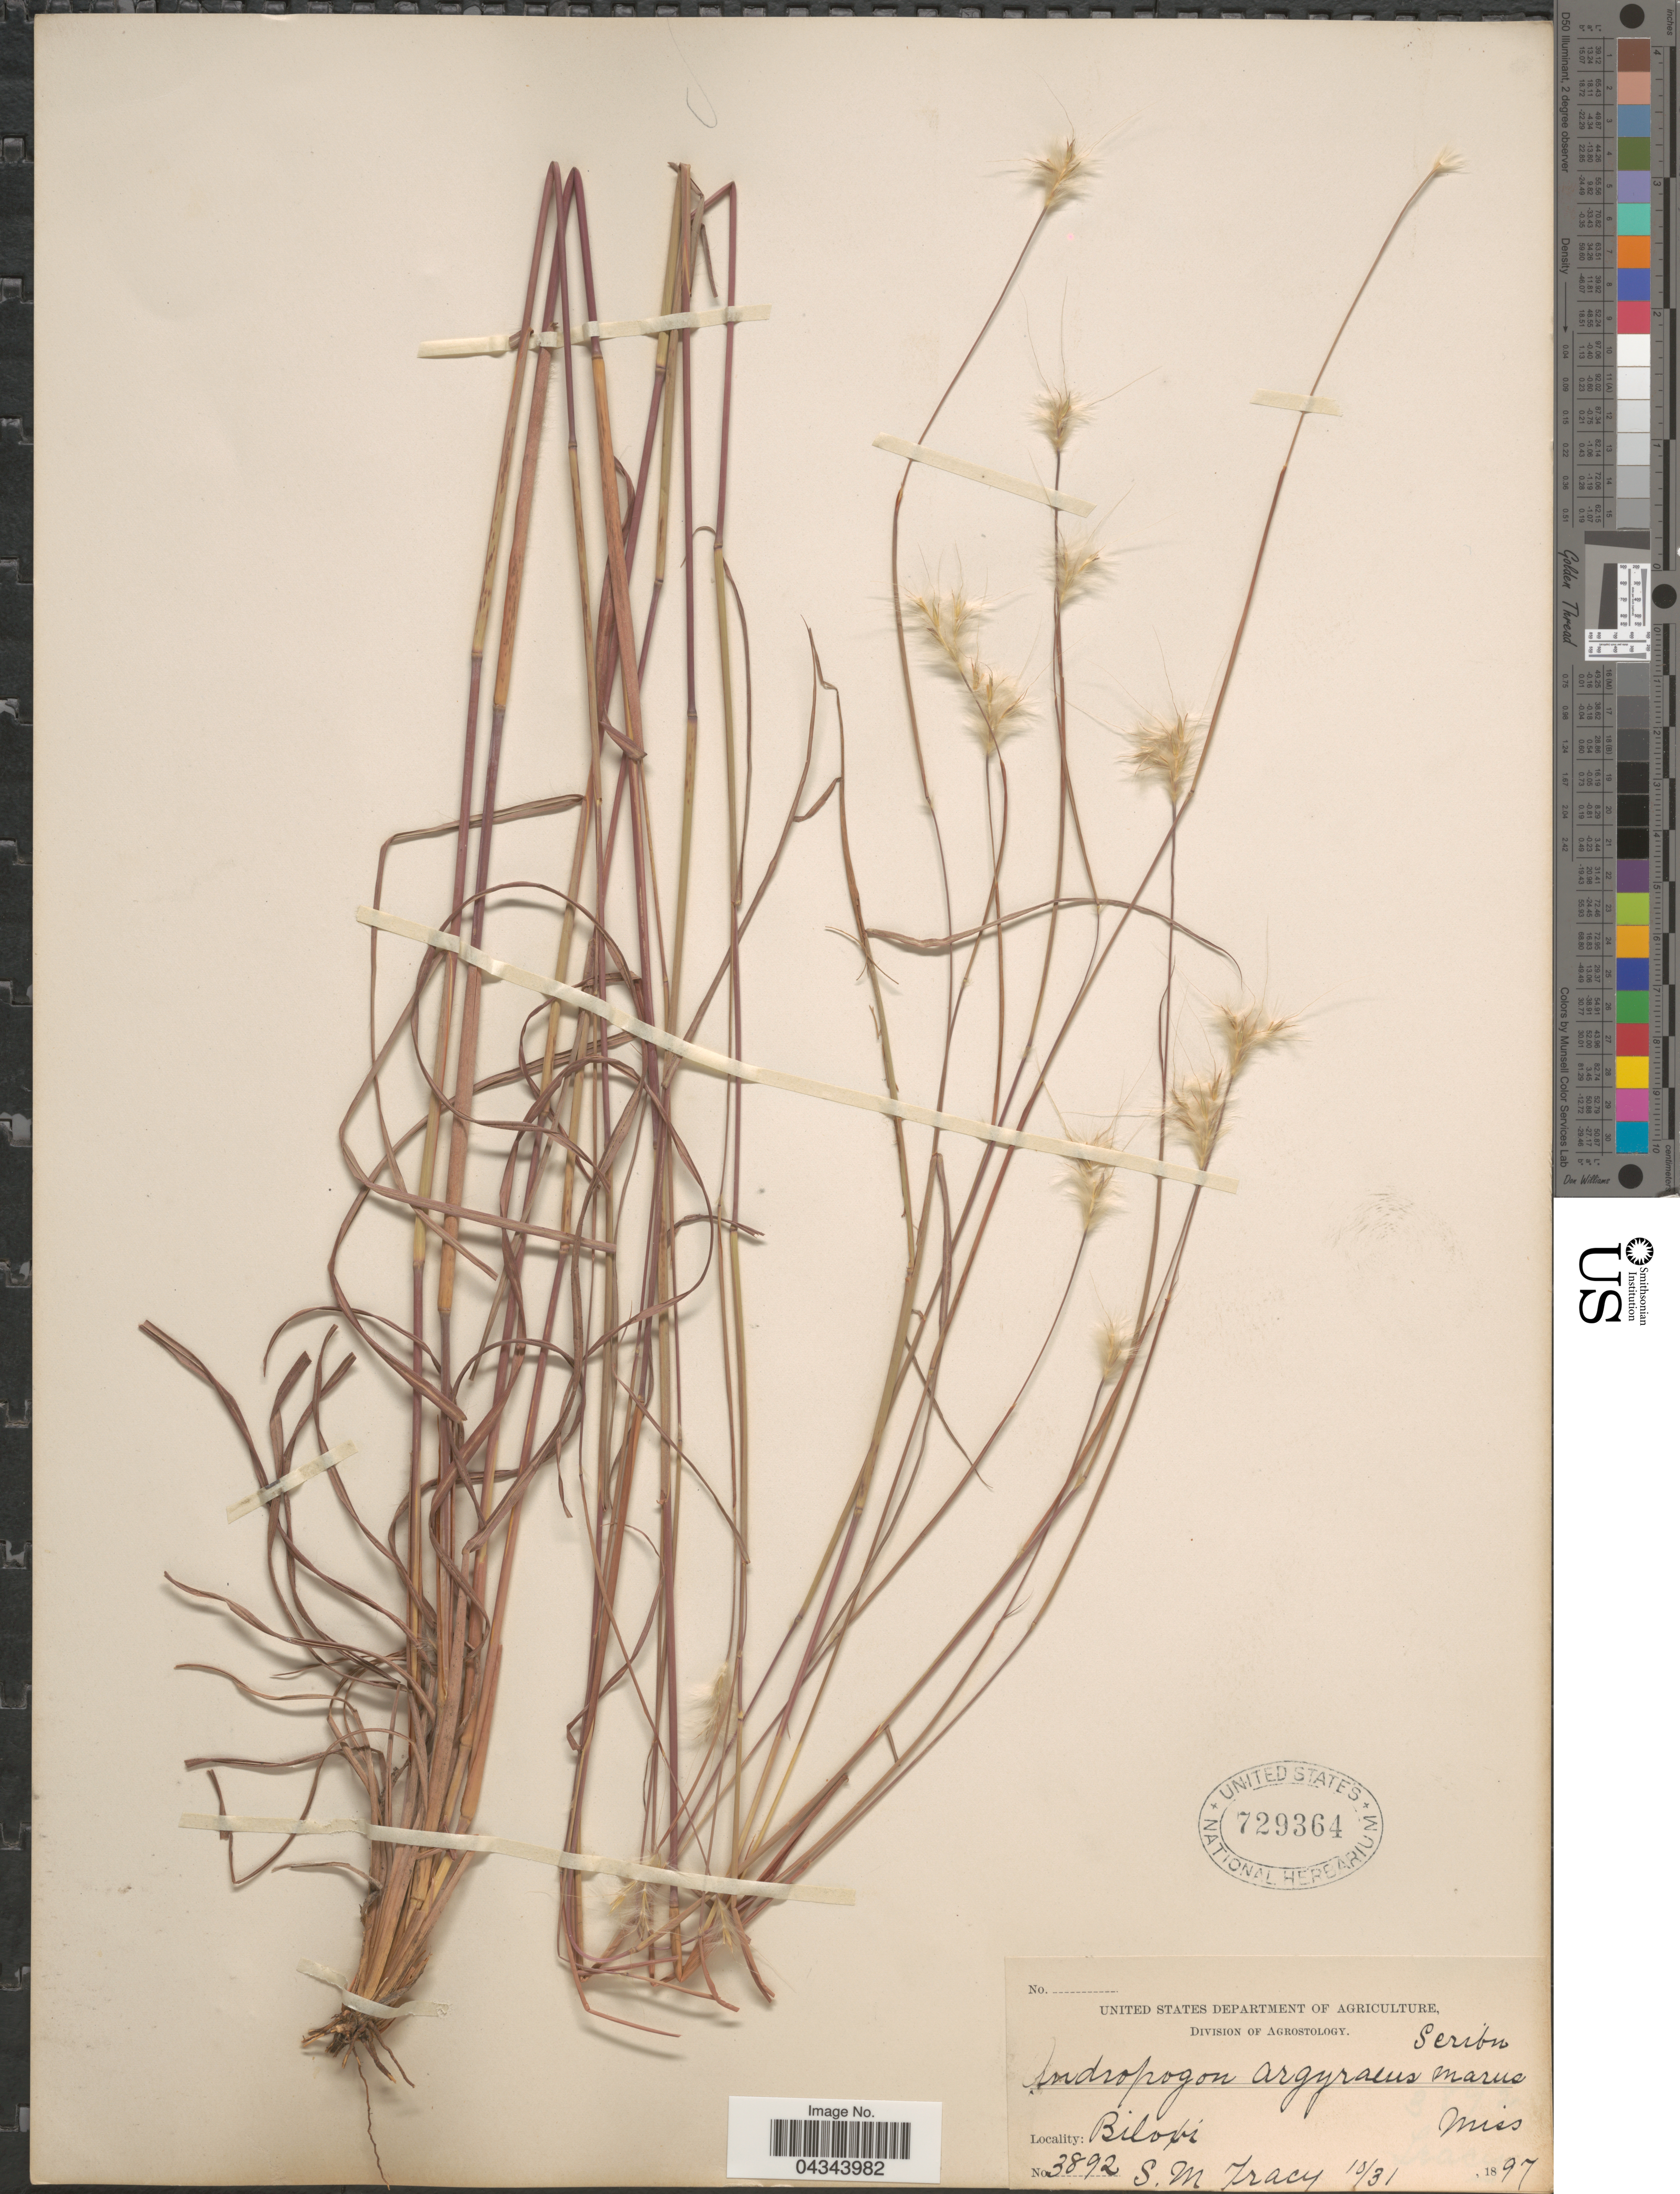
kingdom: Plantae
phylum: Tracheophyta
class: Liliopsida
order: Poales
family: Poaceae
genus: Andropogon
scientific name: Andropogon ternarius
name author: Michx.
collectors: S. M. Tracy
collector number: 3892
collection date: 1897-10-31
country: United States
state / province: Mississippi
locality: Biloxi.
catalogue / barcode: US 729364